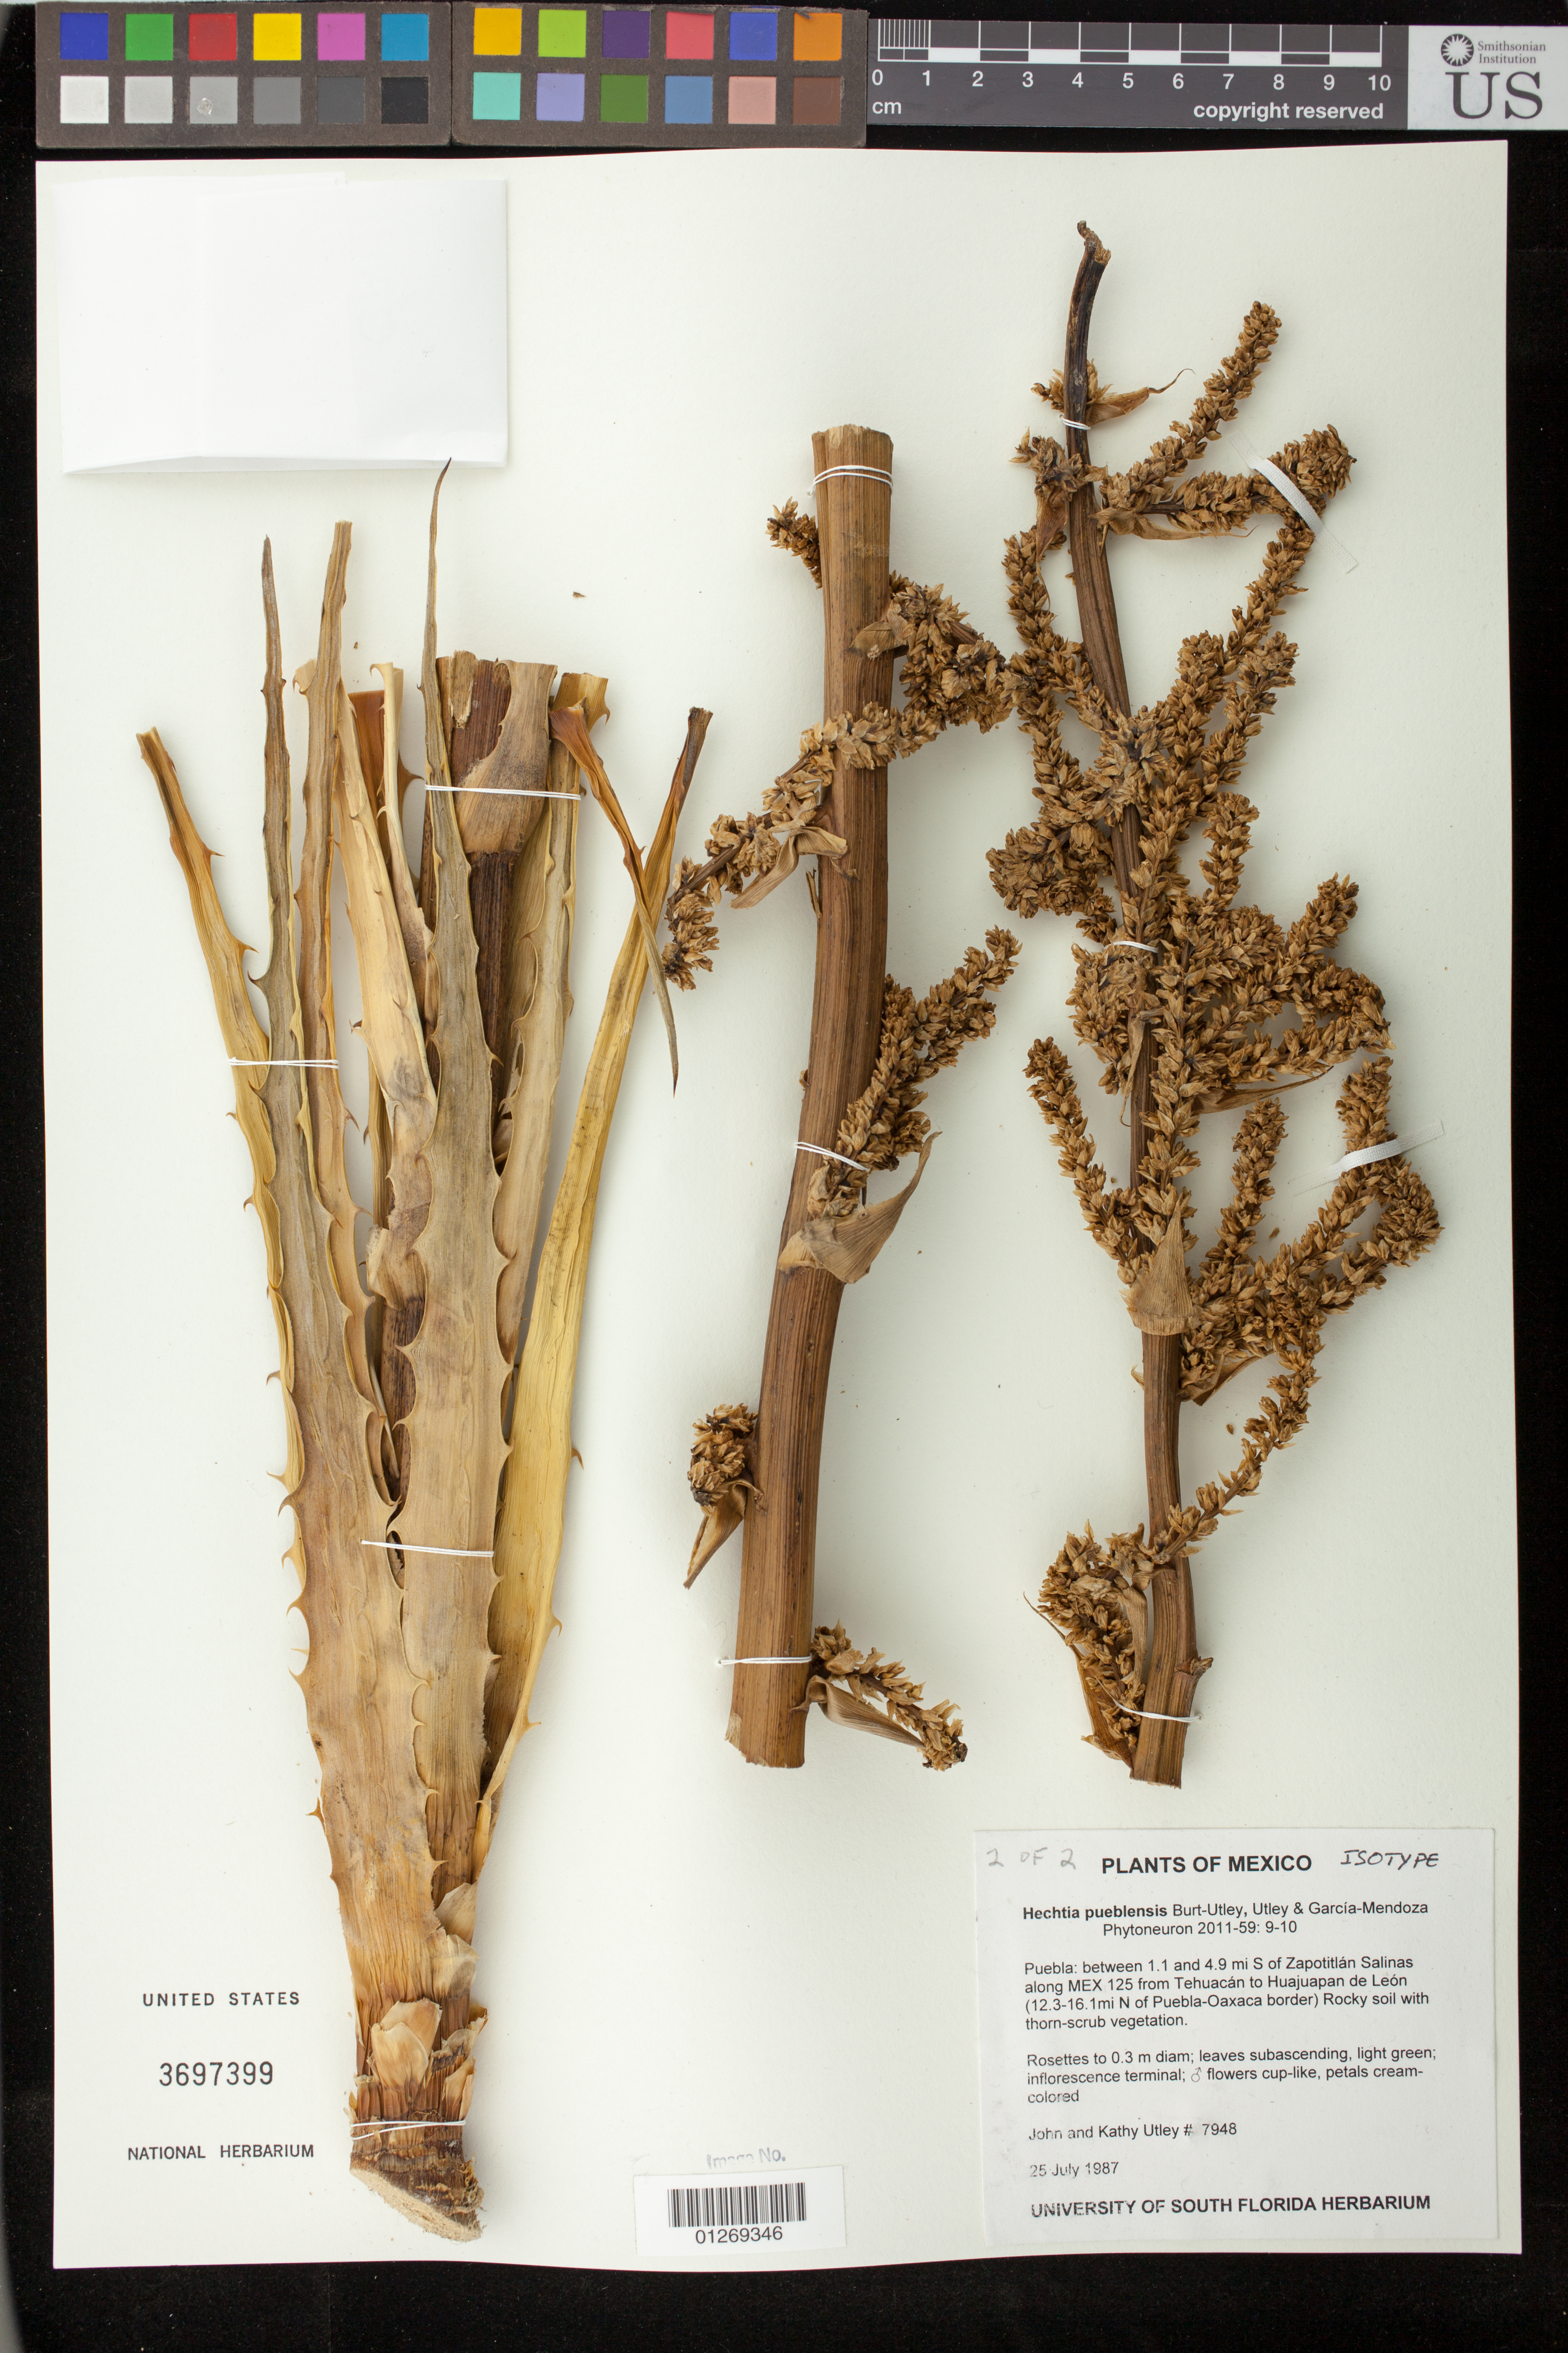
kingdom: Plantae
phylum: Tracheophyta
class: Liliopsida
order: Poales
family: Bromeliaceae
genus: Hechtia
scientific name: Hechtia pueblensis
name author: Burt-Utley et al.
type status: Isotype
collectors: J. F. Utley & K. M. Burt-Utley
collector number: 7948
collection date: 1987-07-25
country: Mexico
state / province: Puebla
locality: Puebla: between 1.1 and 4.9 mi S of Zapotitlán Salinas along MEX 125 from Tehuacán to Huajuapan de León (12.3-16.1 mi N of Puebla-Oaxaca border)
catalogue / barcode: US 3697399